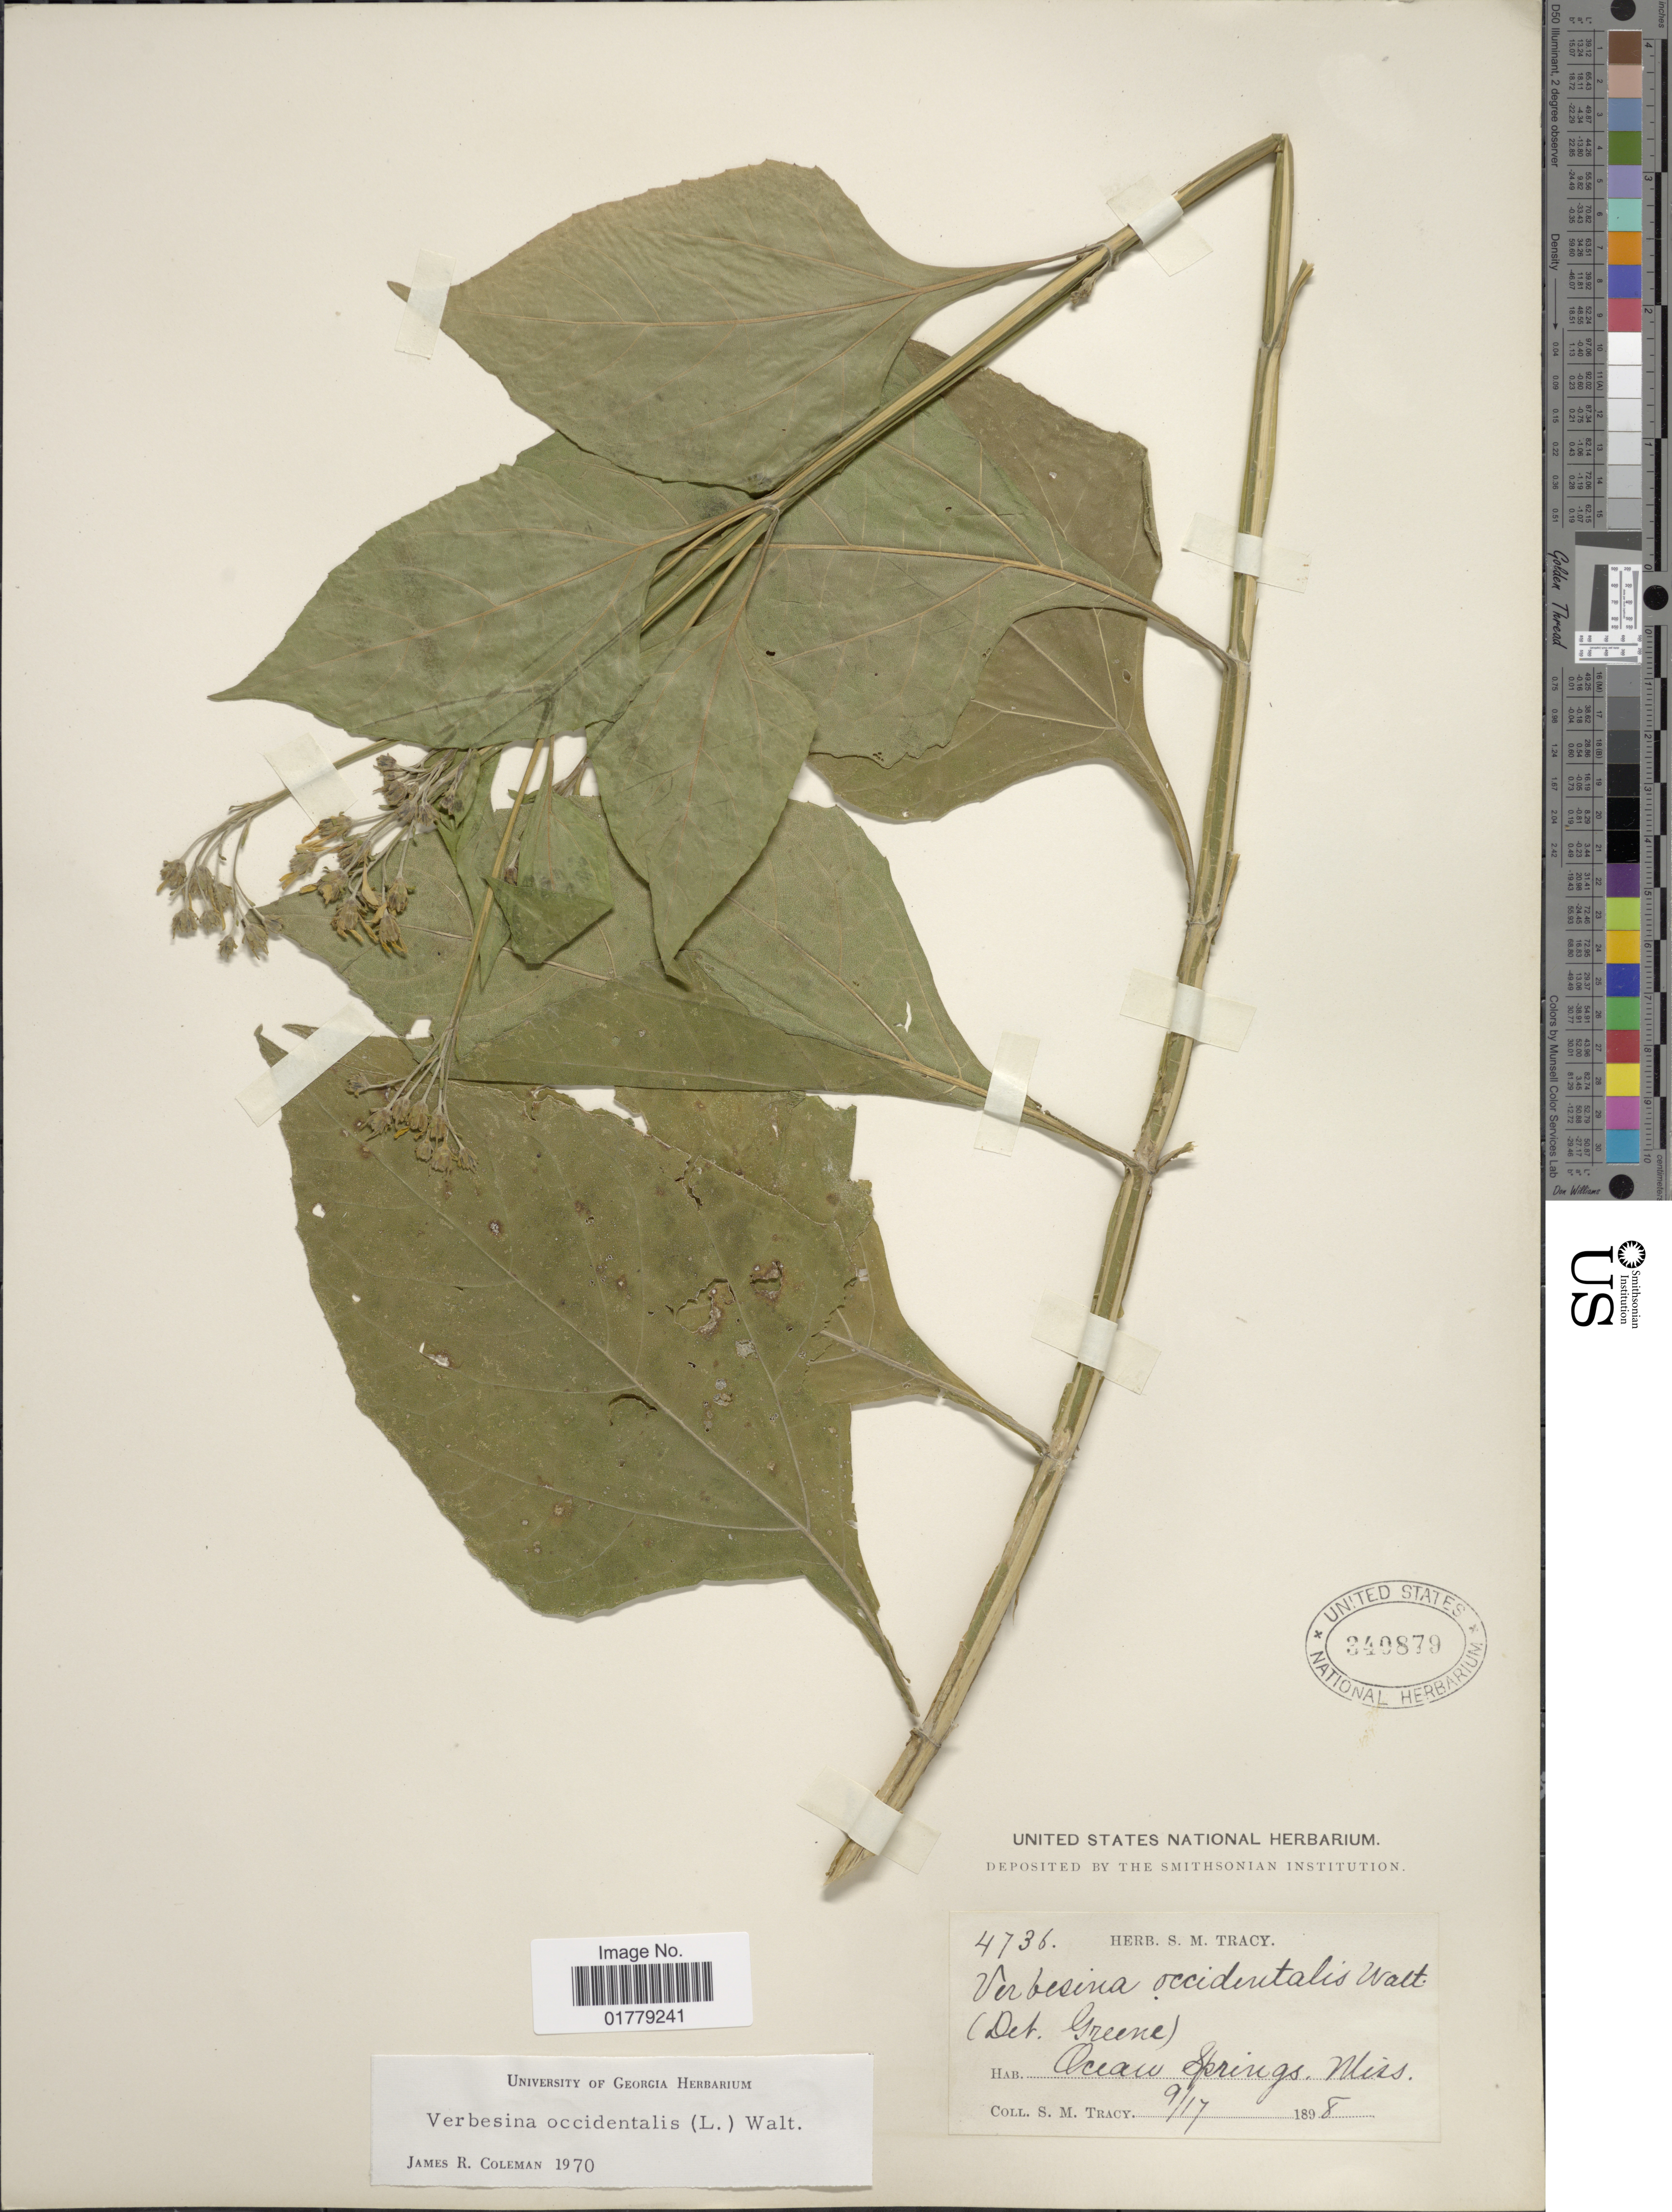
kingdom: Plantae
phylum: Tracheophyta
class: Magnoliopsida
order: Asterales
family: Asteraceae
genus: Verbesina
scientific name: Verbesina occidentalis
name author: (L.) Walter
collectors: S. M. Tracy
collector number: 4736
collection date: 1898-09-17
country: United States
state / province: Mississippi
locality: Ocean Springs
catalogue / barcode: US 340879